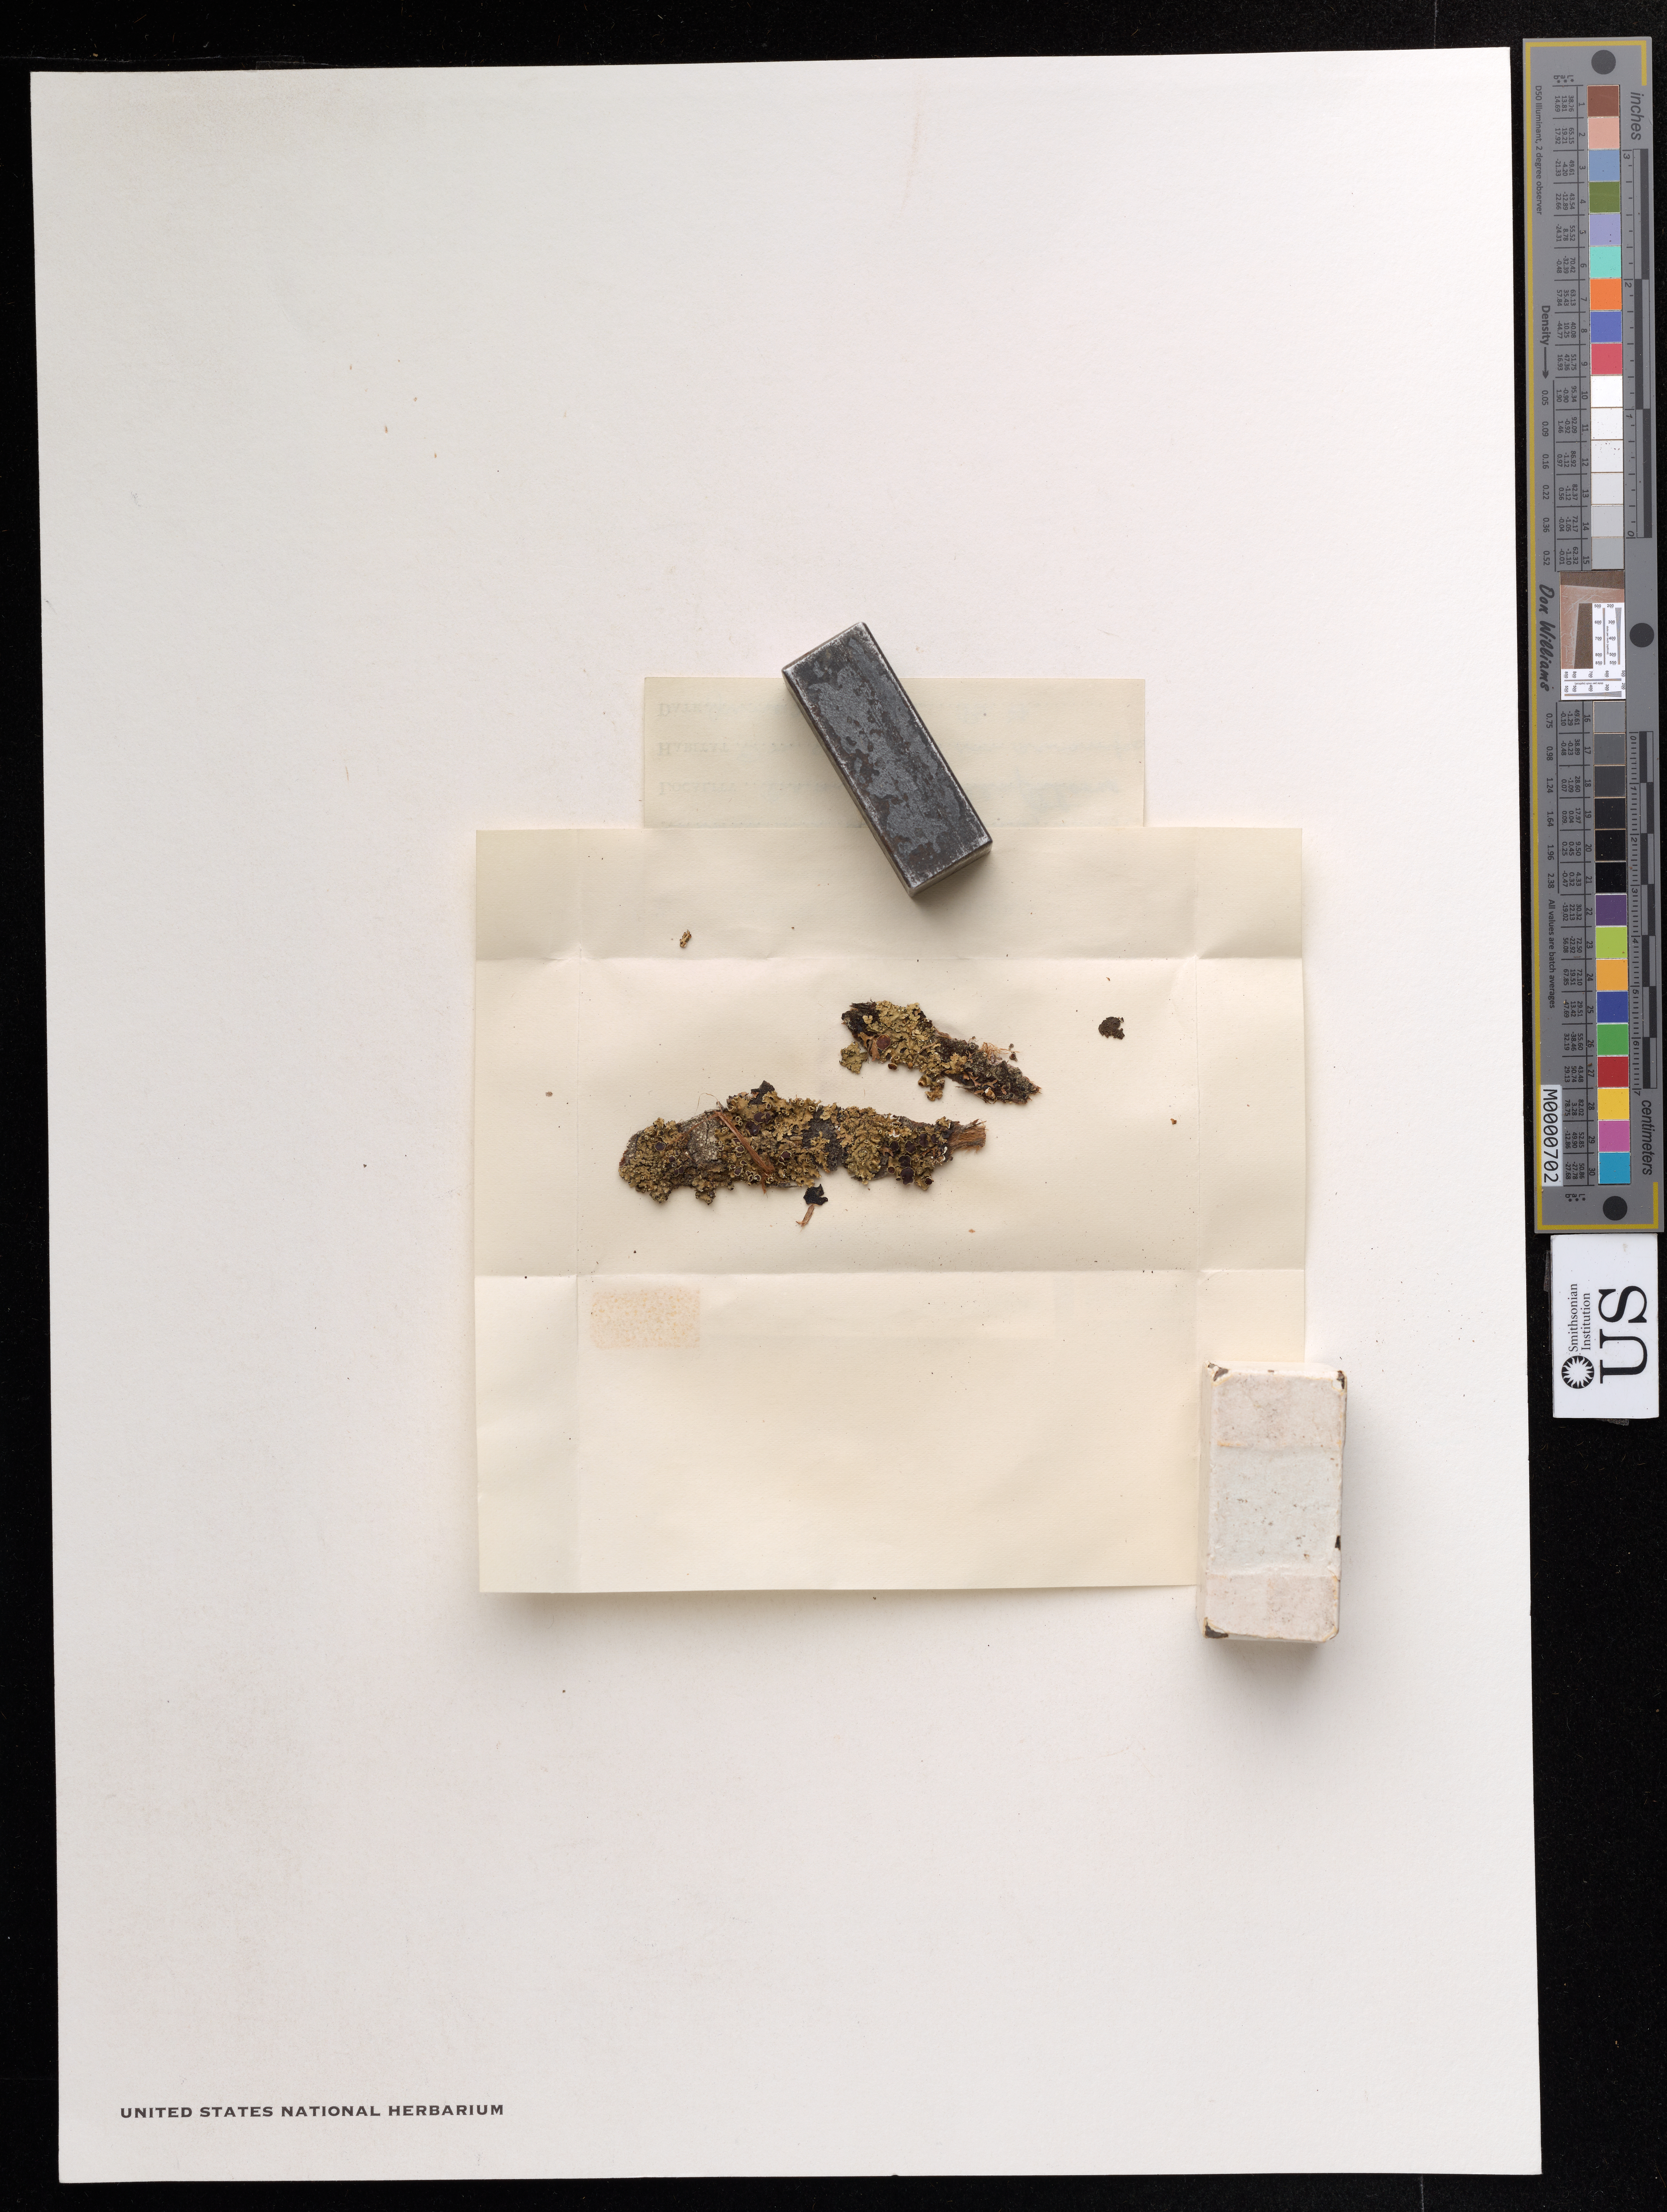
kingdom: Fungi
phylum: Ascomycota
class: Lecanoromycetes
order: Lecanorales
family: Parmeliaceae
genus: Ahtiana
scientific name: Ahtiana aurescens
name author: (Tuck.) A. Thell & Randlane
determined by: Tucker, S. C.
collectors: B. Fink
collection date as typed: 24 Jun 1901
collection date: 1901-06-24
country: Canada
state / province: Ontario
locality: Beaver Mills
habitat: In swamps